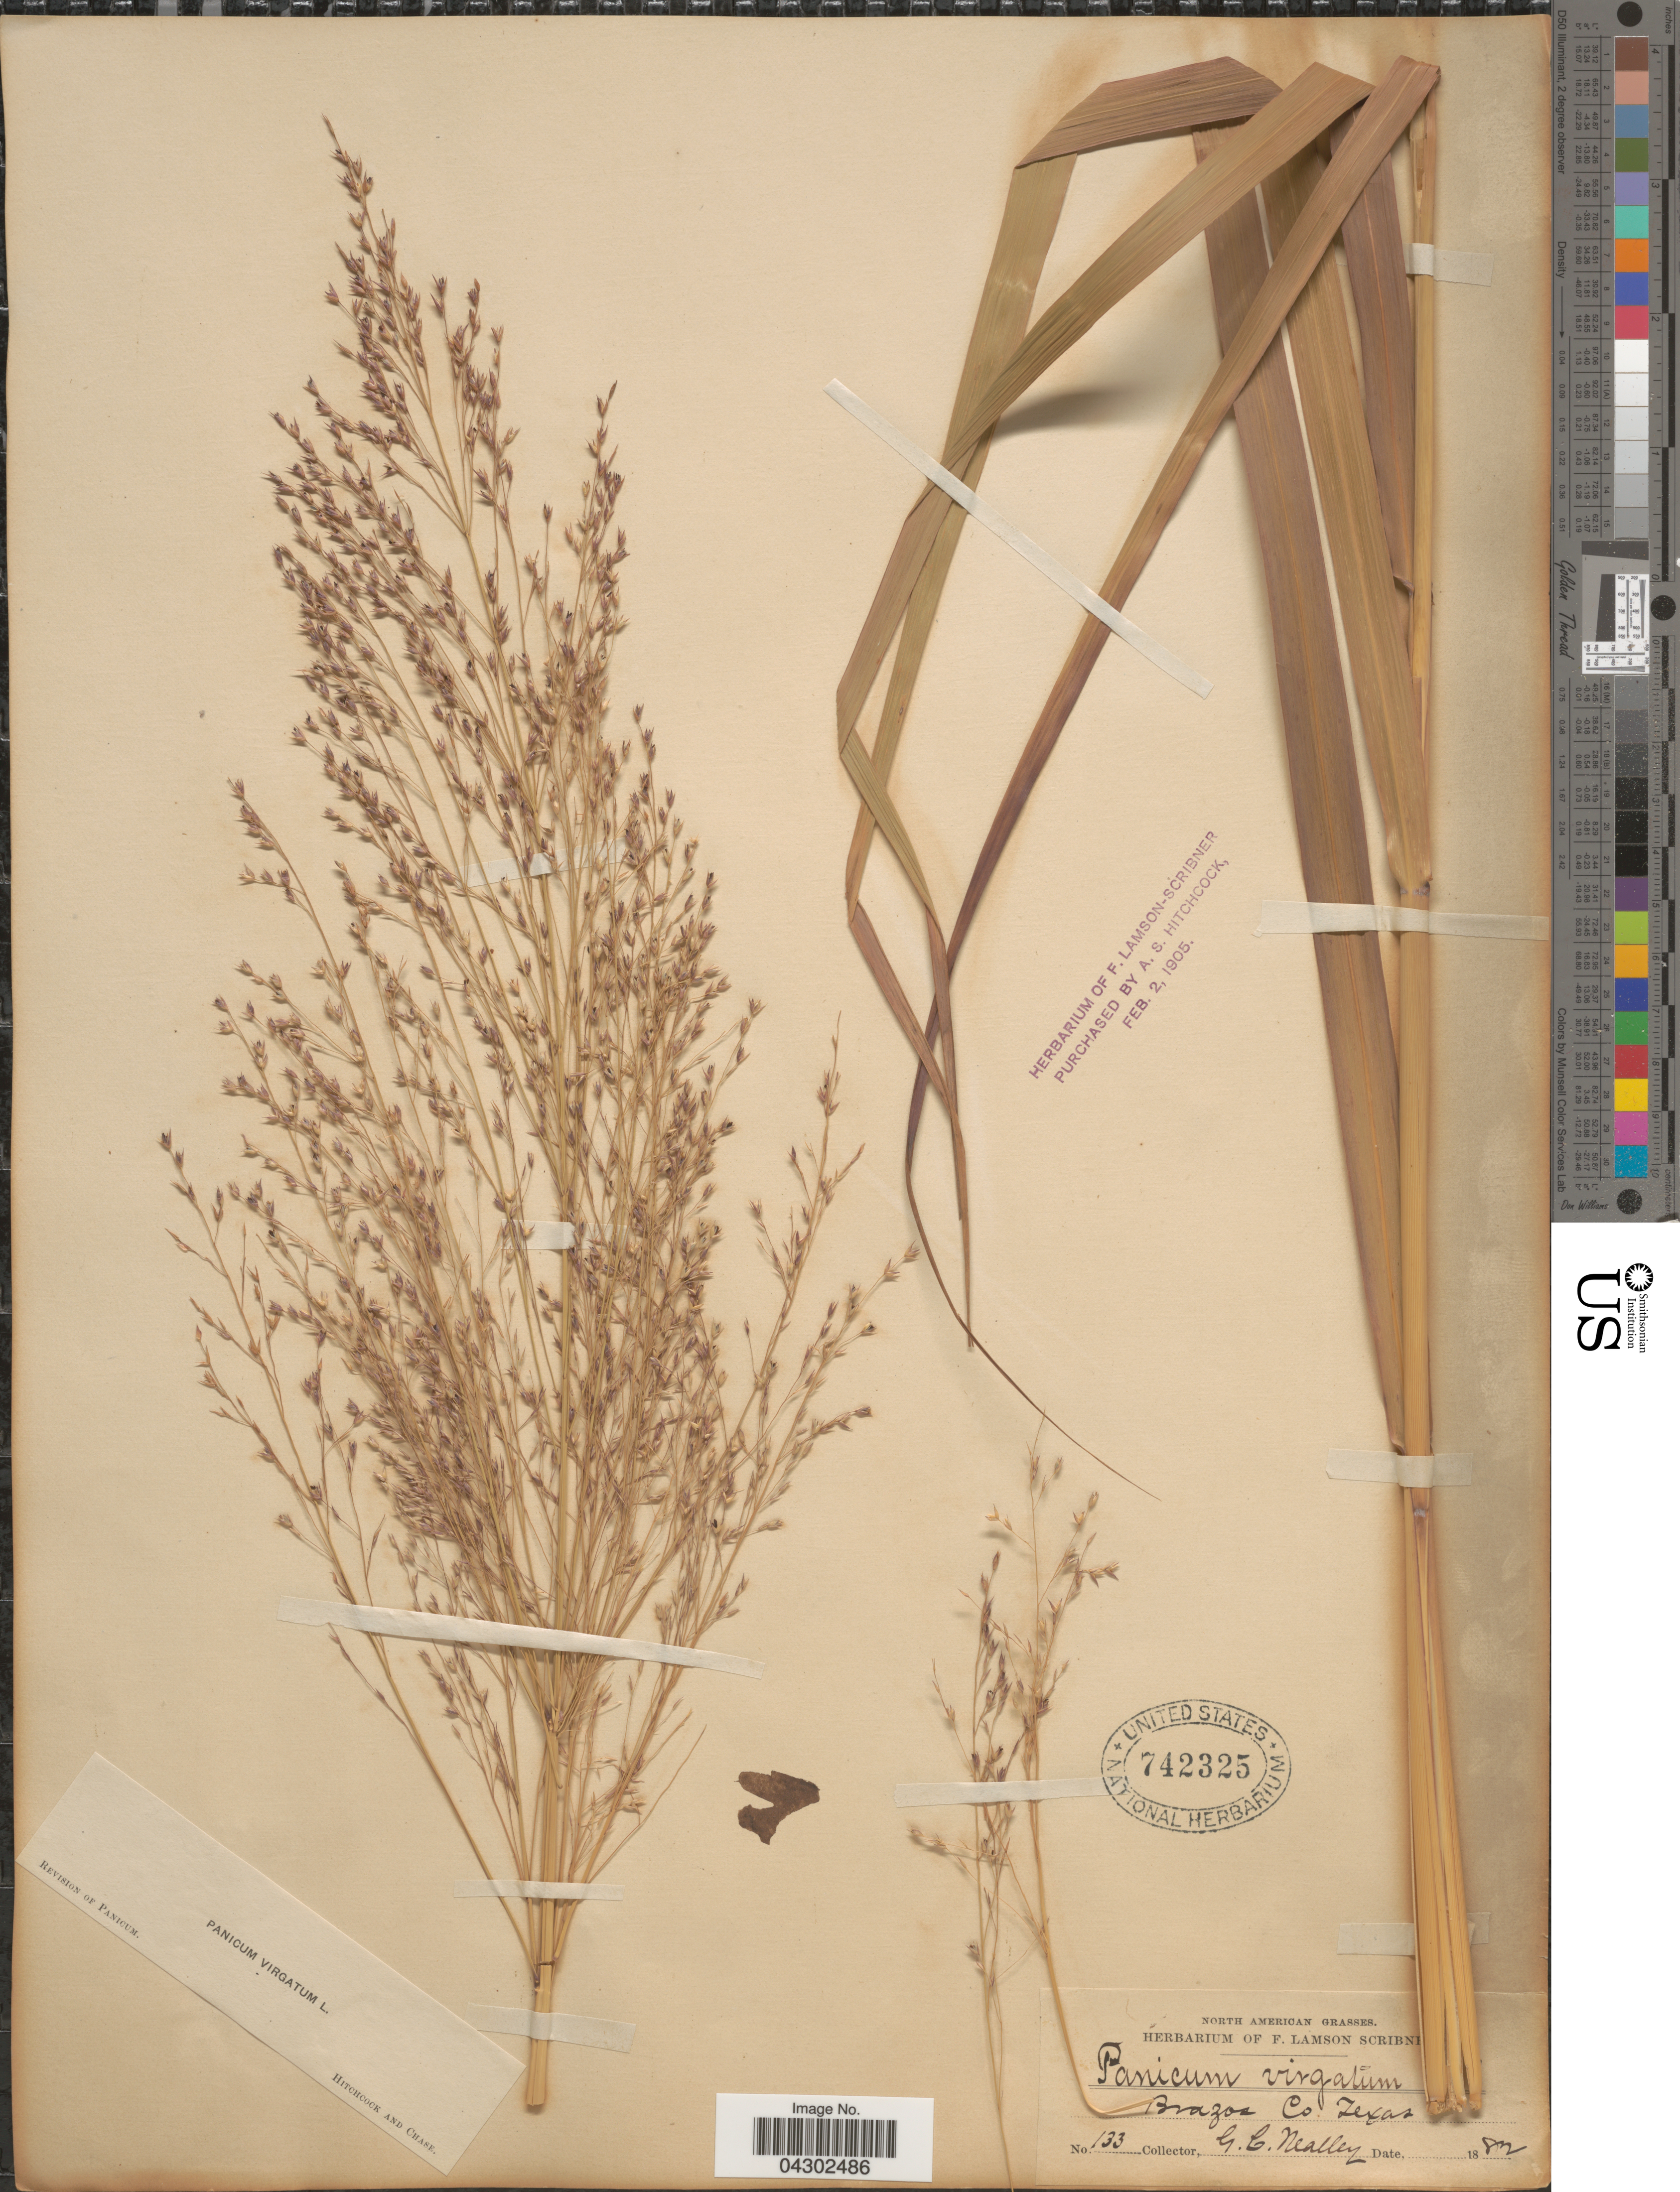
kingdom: Plantae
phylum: Tracheophyta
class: Liliopsida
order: Poales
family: Poaceae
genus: Panicum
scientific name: Panicum virgatum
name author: L.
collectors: G. C. Nealley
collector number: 133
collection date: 1882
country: United States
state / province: Texas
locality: Brazos Co.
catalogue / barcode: US 742325